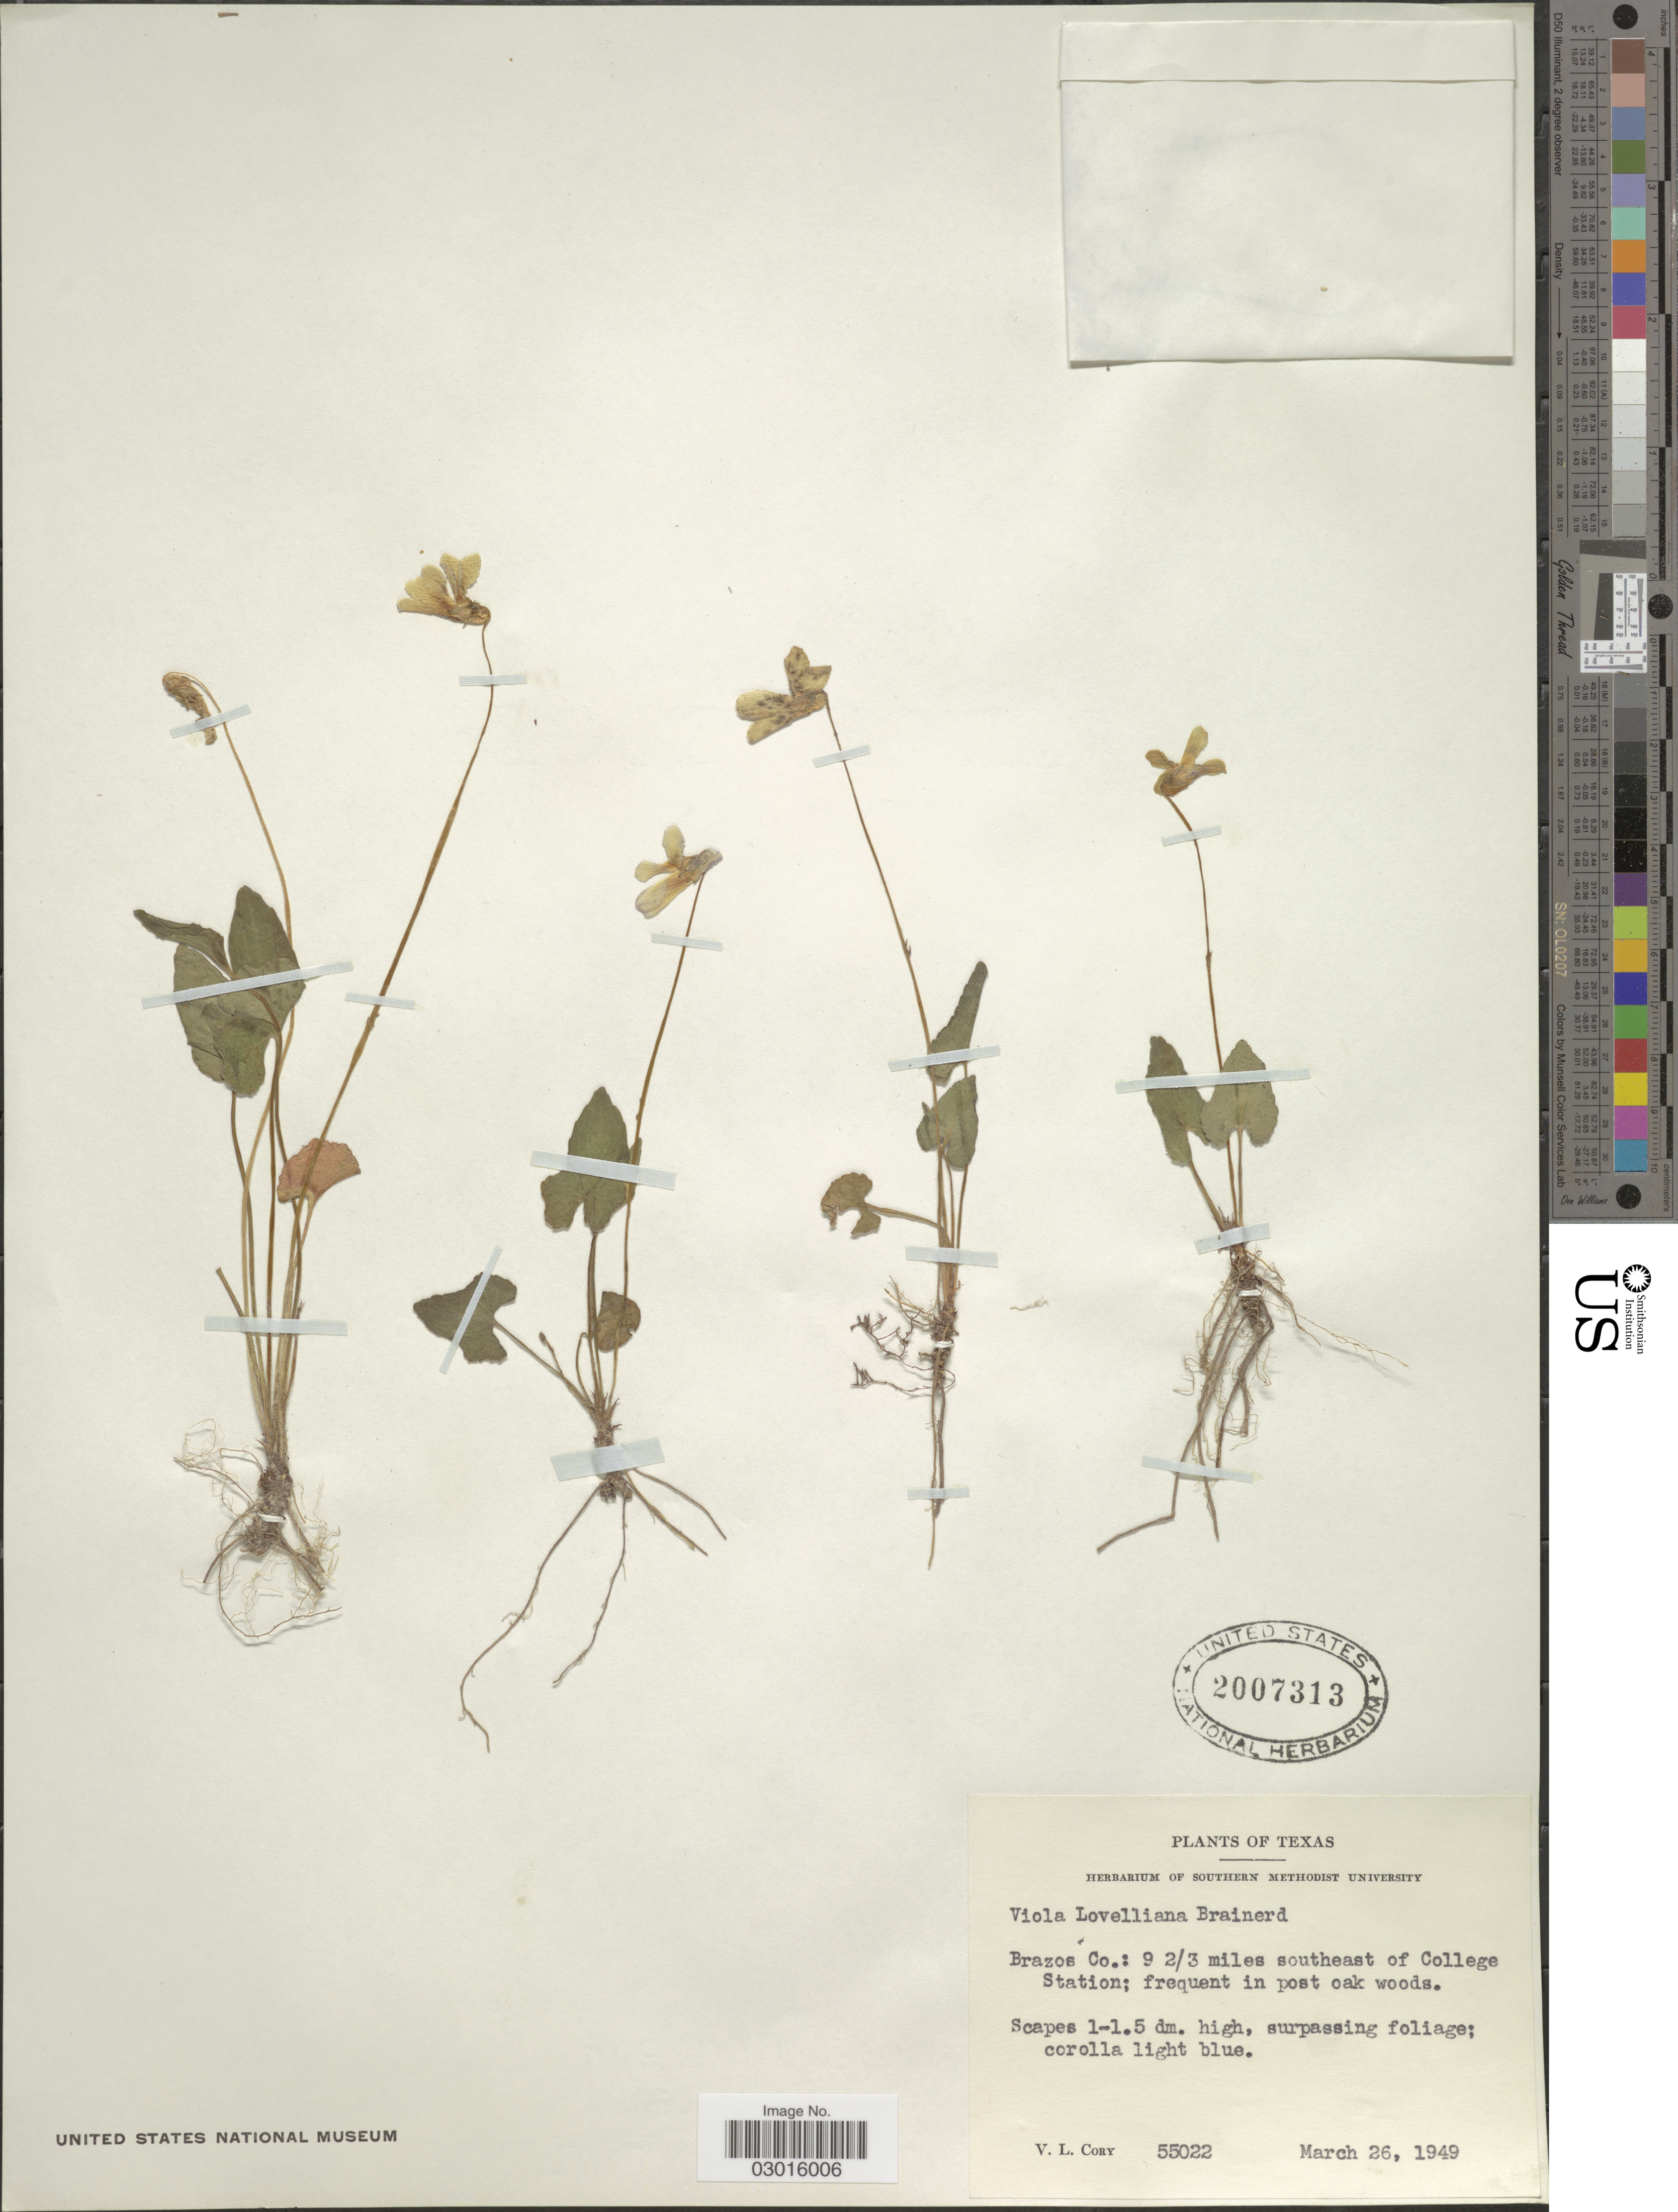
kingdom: Plantae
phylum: Tracheophyta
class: Magnoliopsida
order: Malpighiales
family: Violaceae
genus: Viola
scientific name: Viola lovelliana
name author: Brainerd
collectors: V. Cory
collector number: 55022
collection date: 1949-03-26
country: United States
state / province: Texas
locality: Brazos Co.: 9 2/3 miles southeast of College Station.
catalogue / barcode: US 2007313